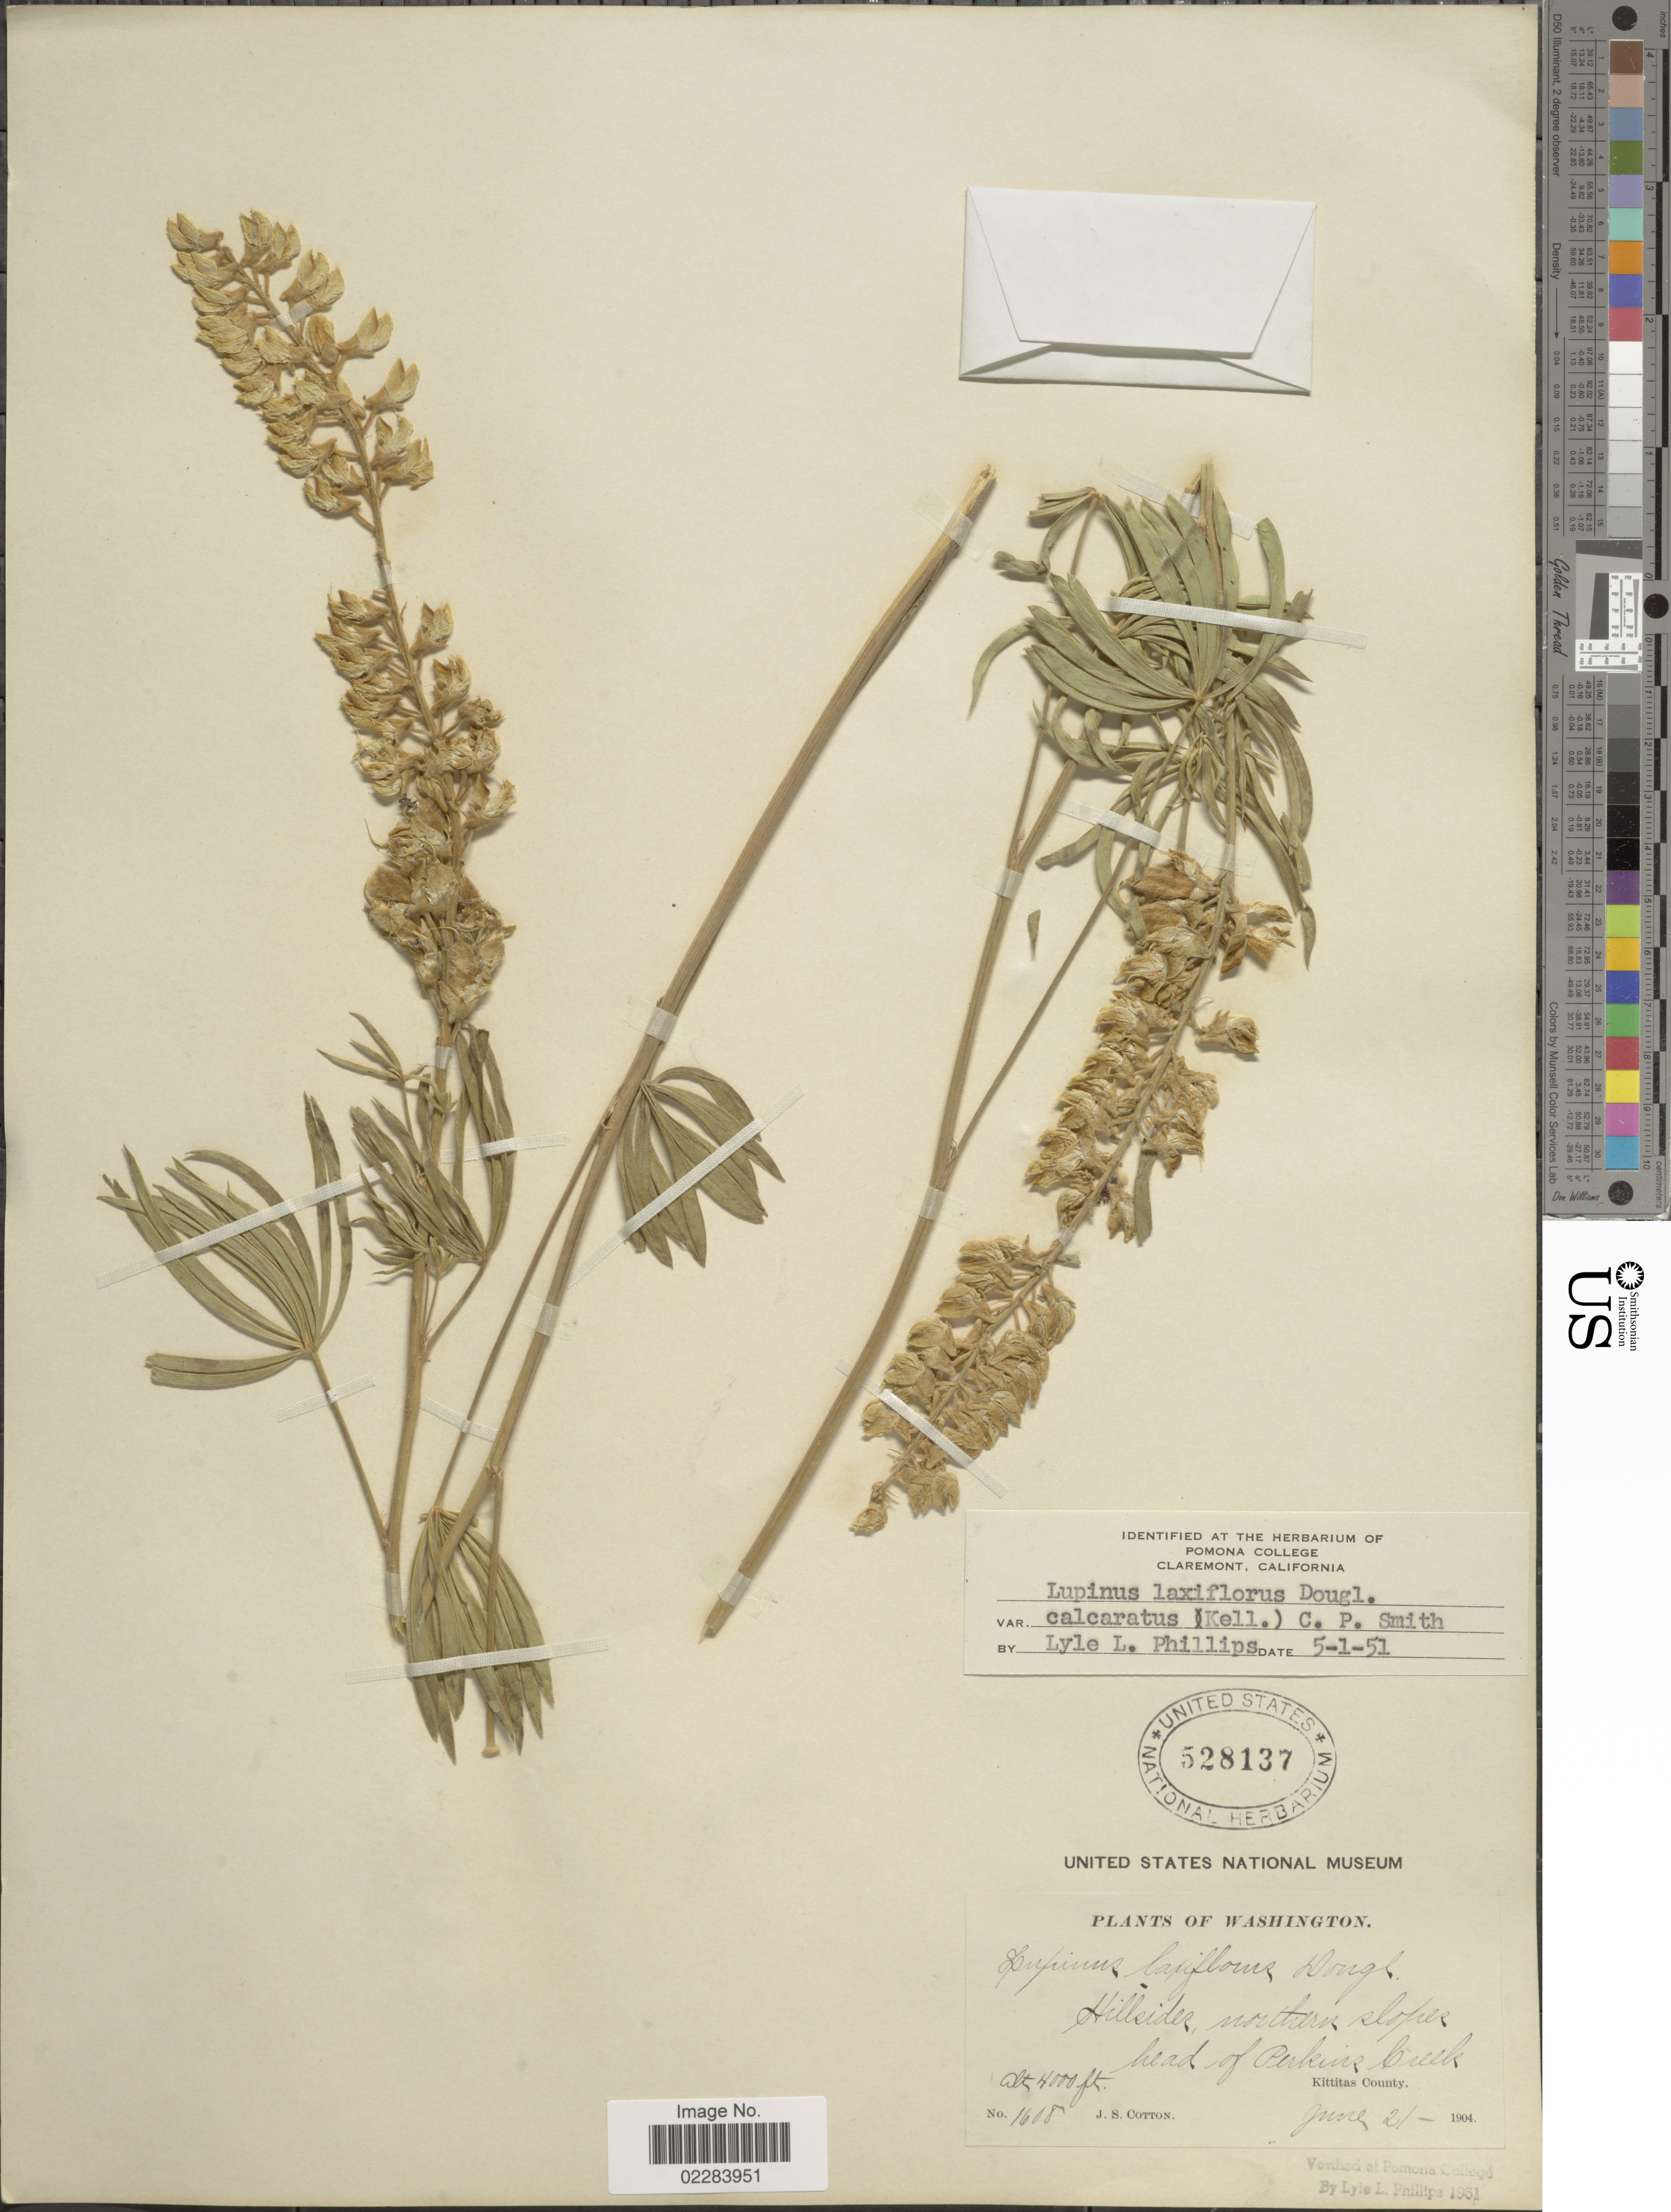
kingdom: Plantae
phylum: Tracheophyta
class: Magnoliopsida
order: Fabales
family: Fabaceae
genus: Lupinus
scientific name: Lupinus arbustus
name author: Lindl.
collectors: J. S. Cotton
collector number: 1608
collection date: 1904-06-21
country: United States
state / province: Washington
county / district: Kittitas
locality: Hillsides, northern slopes, head of Perkins Creek. Kittitas County.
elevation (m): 1219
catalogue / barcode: US 528137